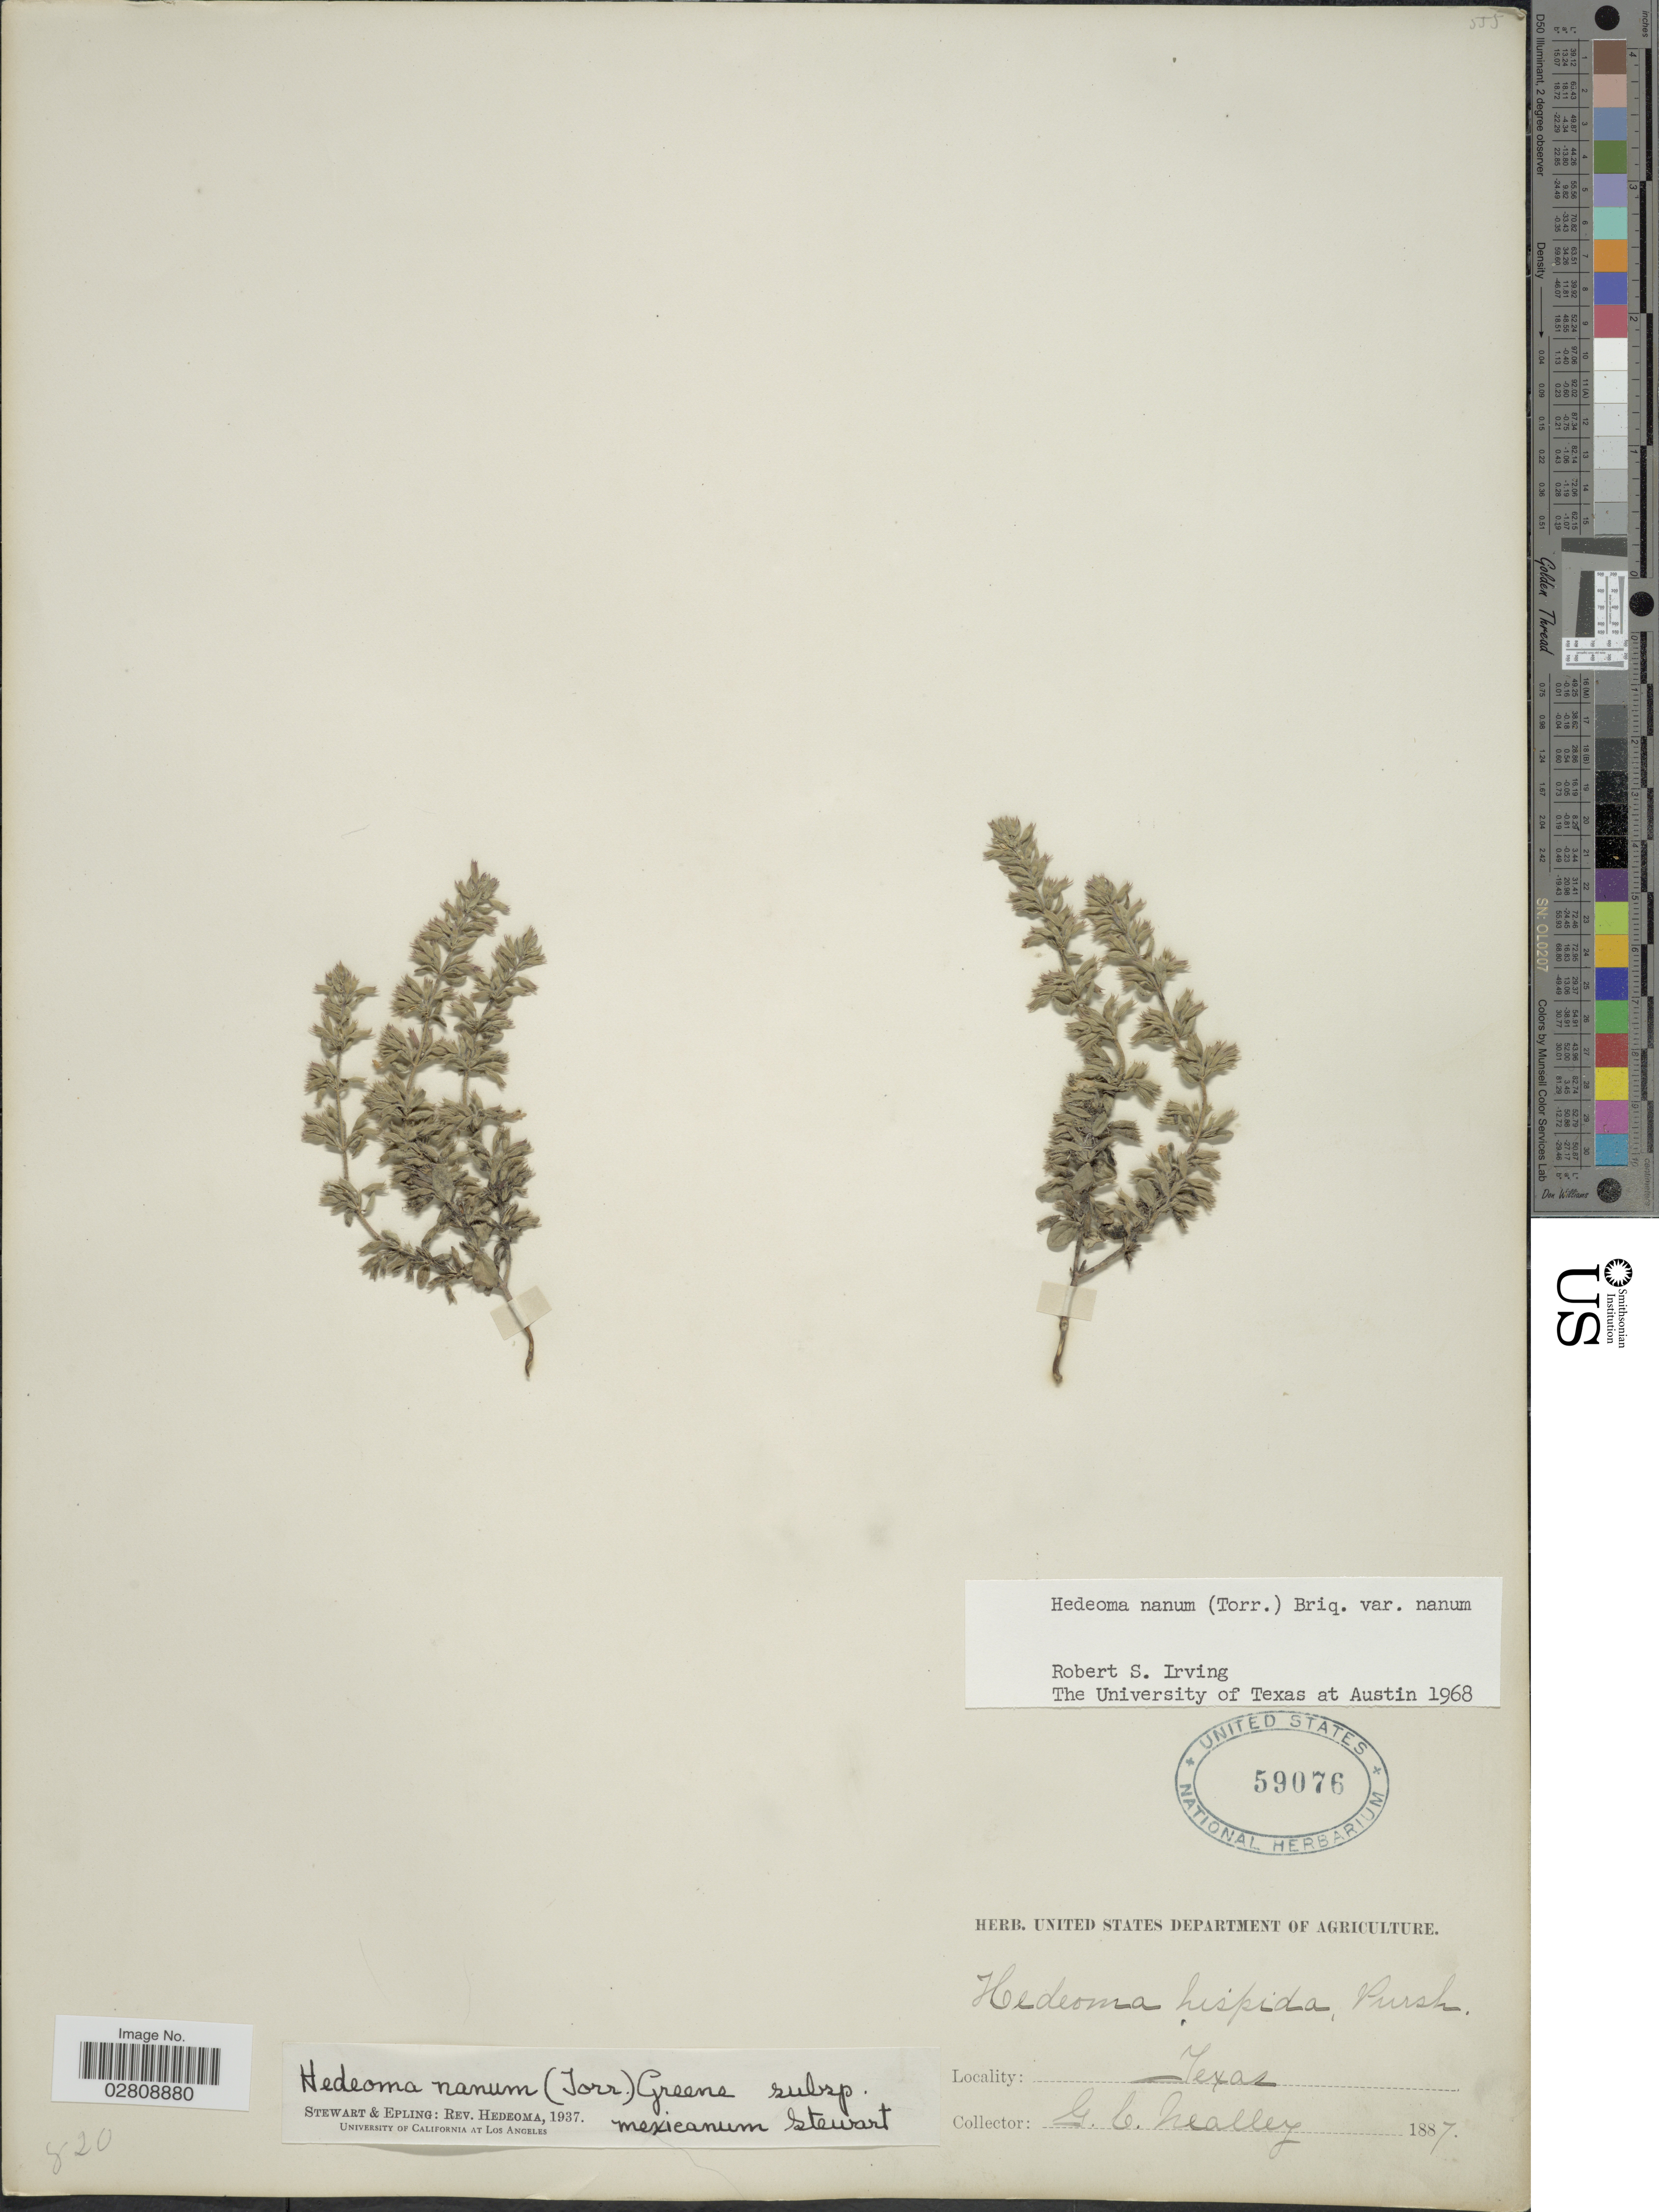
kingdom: Plantae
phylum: Tracheophyta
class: Magnoliopsida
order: Lamiales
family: Lamiaceae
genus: Hedeoma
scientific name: Hedeoma nana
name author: (Torr.) Briq.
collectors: G. C. Nealley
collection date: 1887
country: United States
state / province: Texas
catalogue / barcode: US 59076